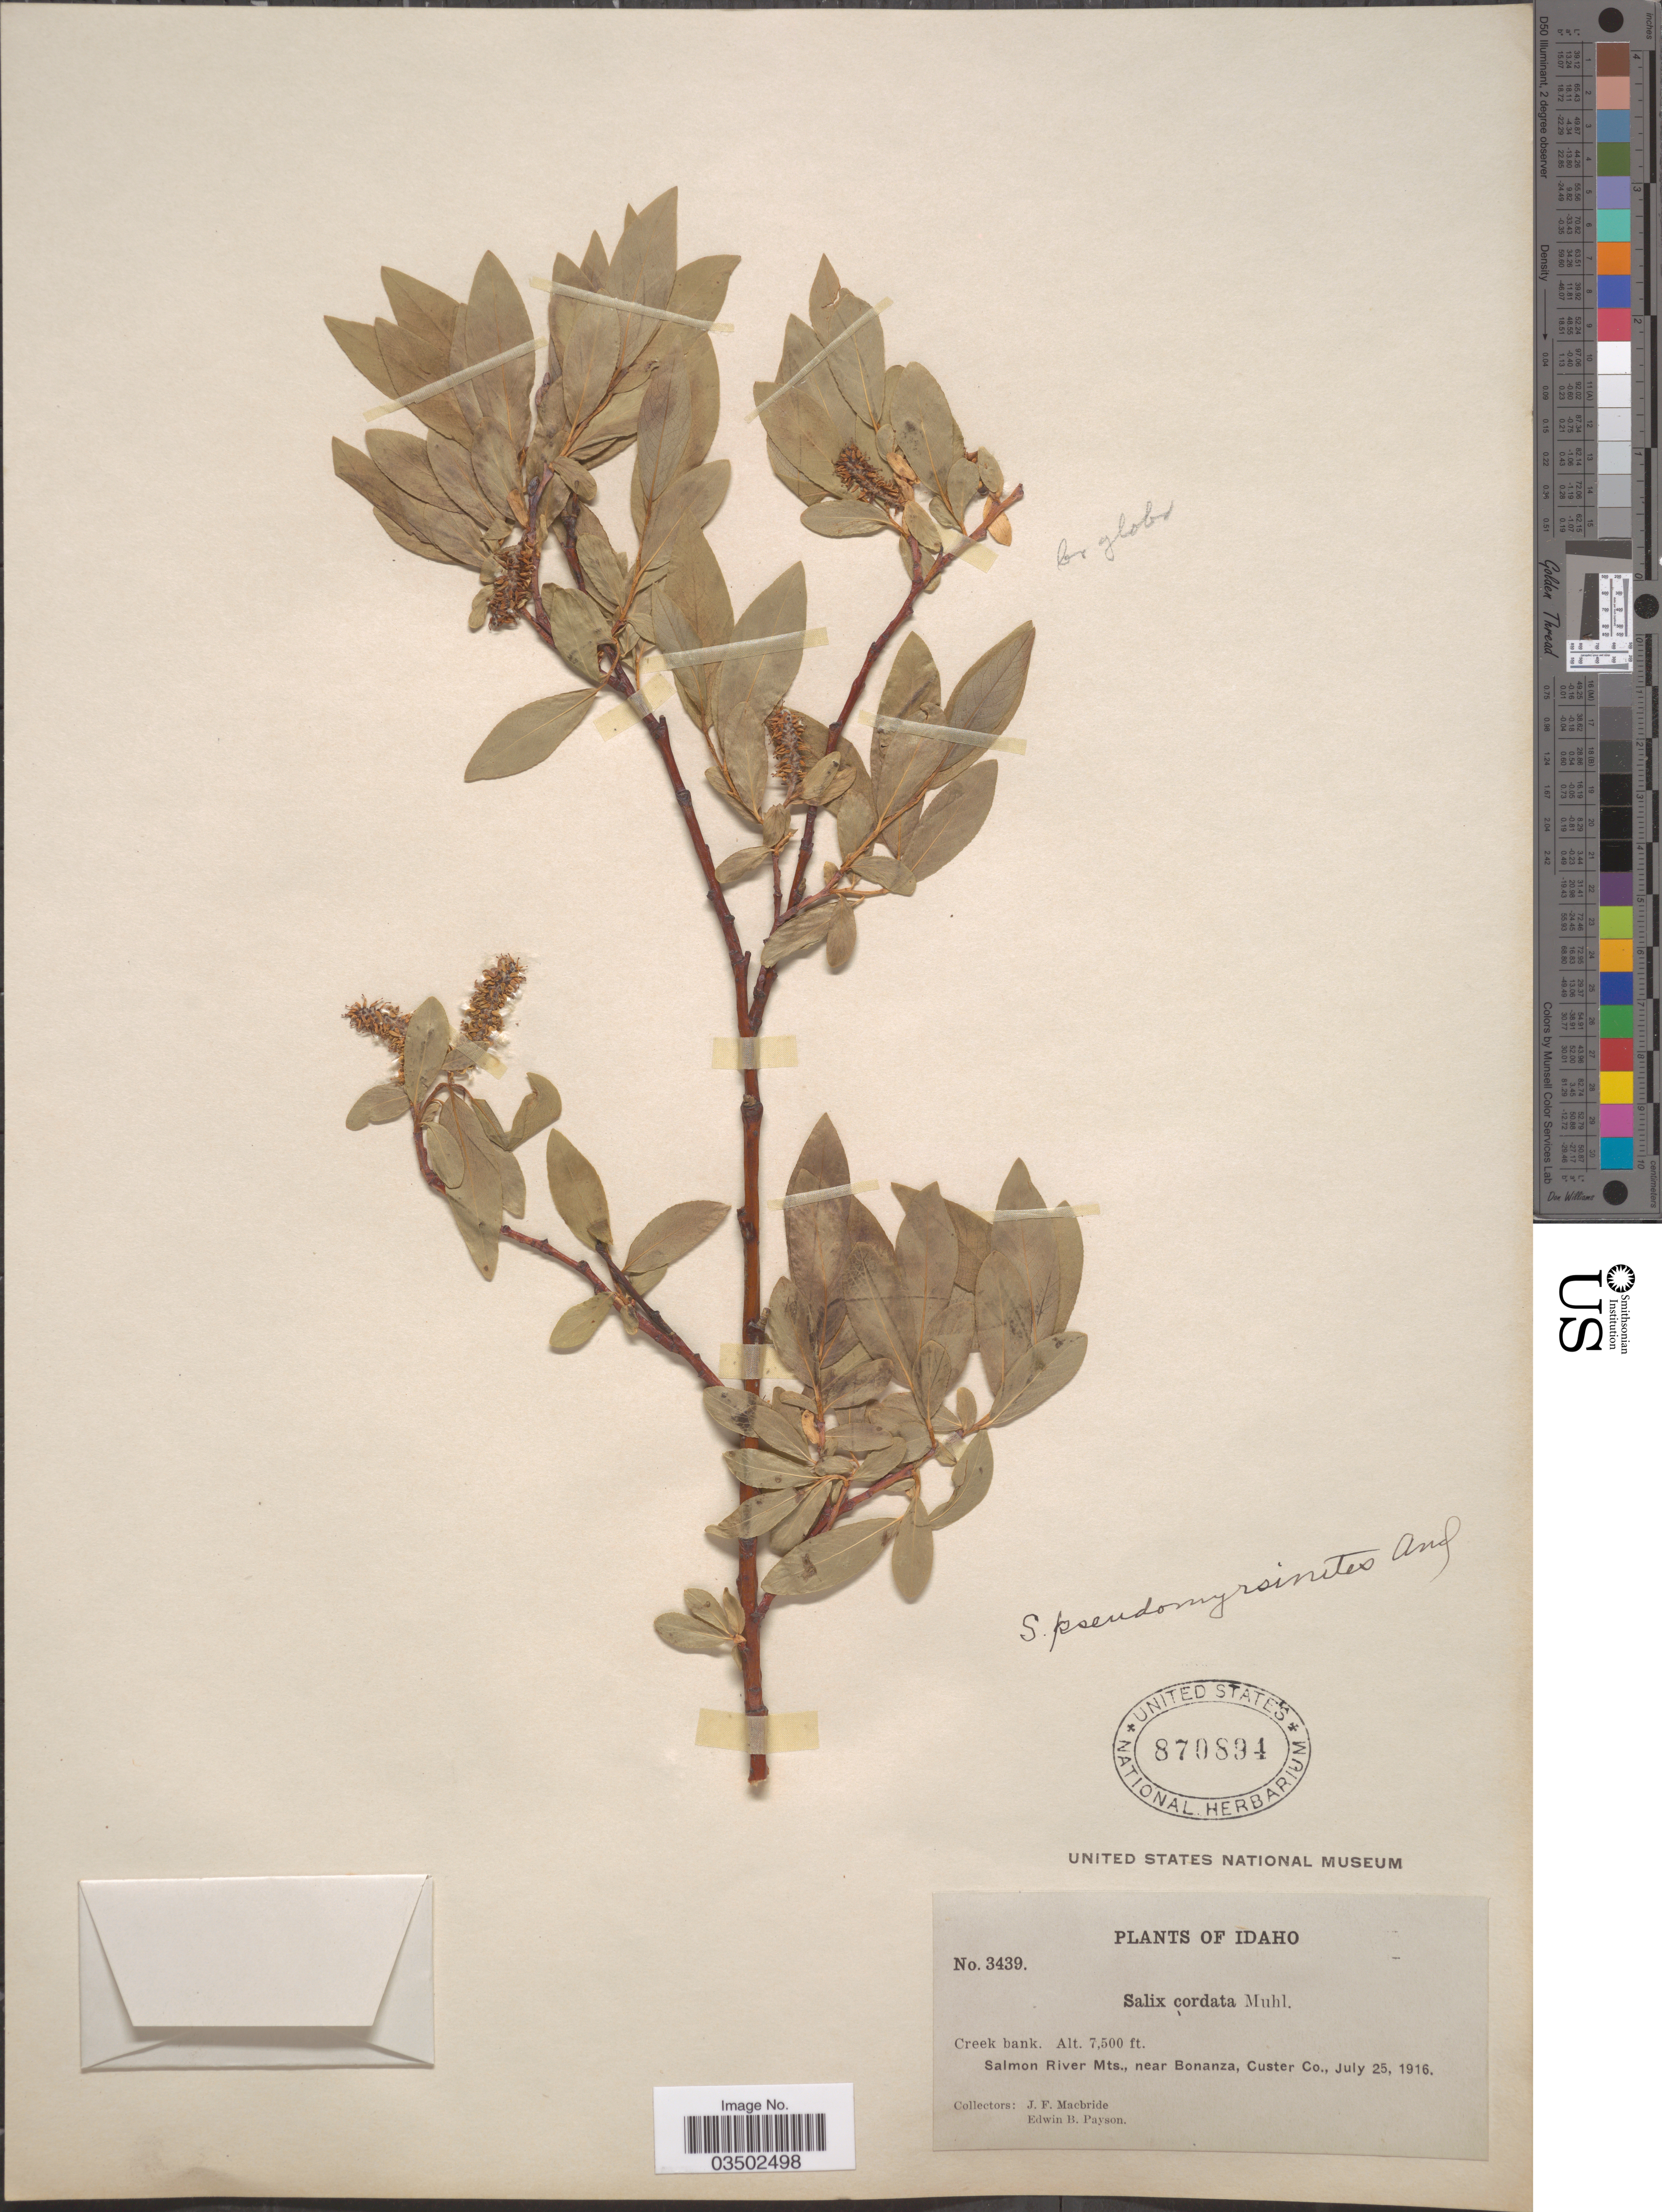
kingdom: Plantae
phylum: Tracheophyta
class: Magnoliopsida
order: Malpighiales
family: Salicaceae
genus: Salix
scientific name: Salix pseudocordata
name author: (Andersson) Andersson ex Rydb.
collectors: J. F. Macbride & E. B. Payson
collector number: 3439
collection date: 1916-07-25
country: United States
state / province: Idaho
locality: Creek bank. Salmon River Mts., near Bonanza, Custer Co.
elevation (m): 2286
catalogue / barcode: US 870894